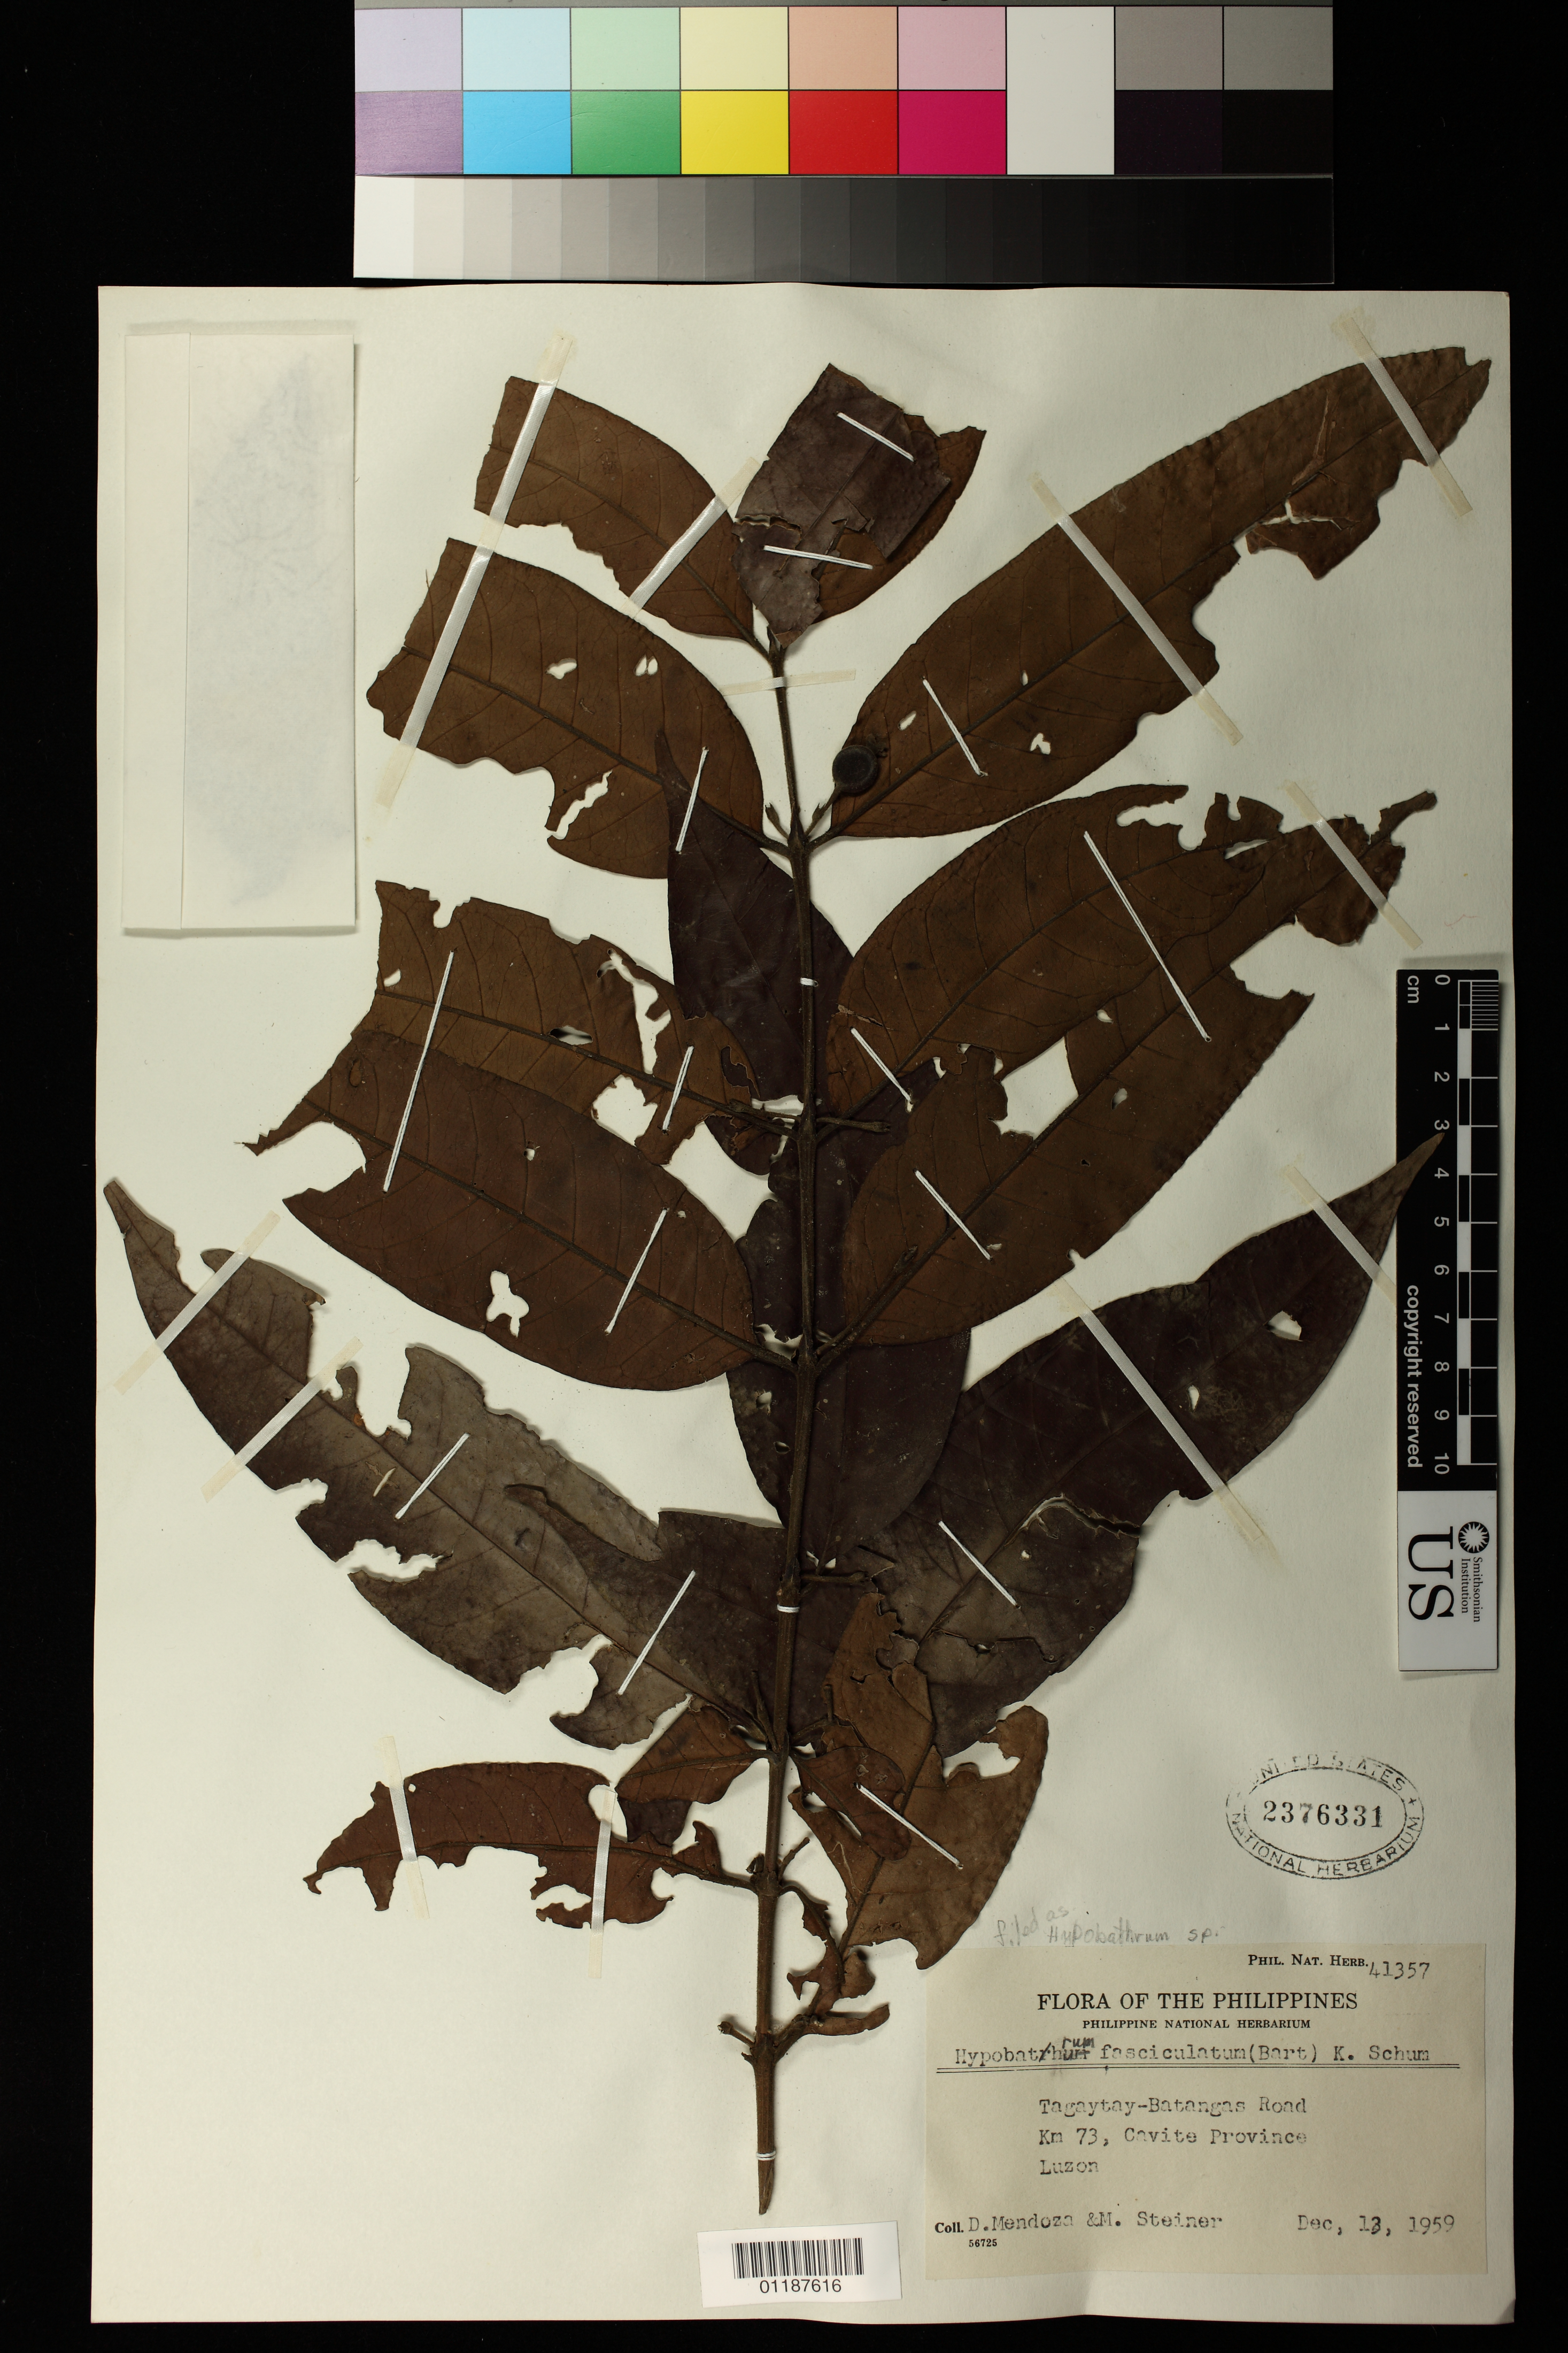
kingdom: Plantae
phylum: Tracheophyta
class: Magnoliopsida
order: Gentianales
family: Rubiaceae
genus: Hypobathrum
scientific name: Hypobathrum sp.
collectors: D. Mendoza & M. Steiner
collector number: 41357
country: Philippines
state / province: Calabarzon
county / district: Cavite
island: Luzon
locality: Tagaytay-Batangas Road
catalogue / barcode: US 2376331